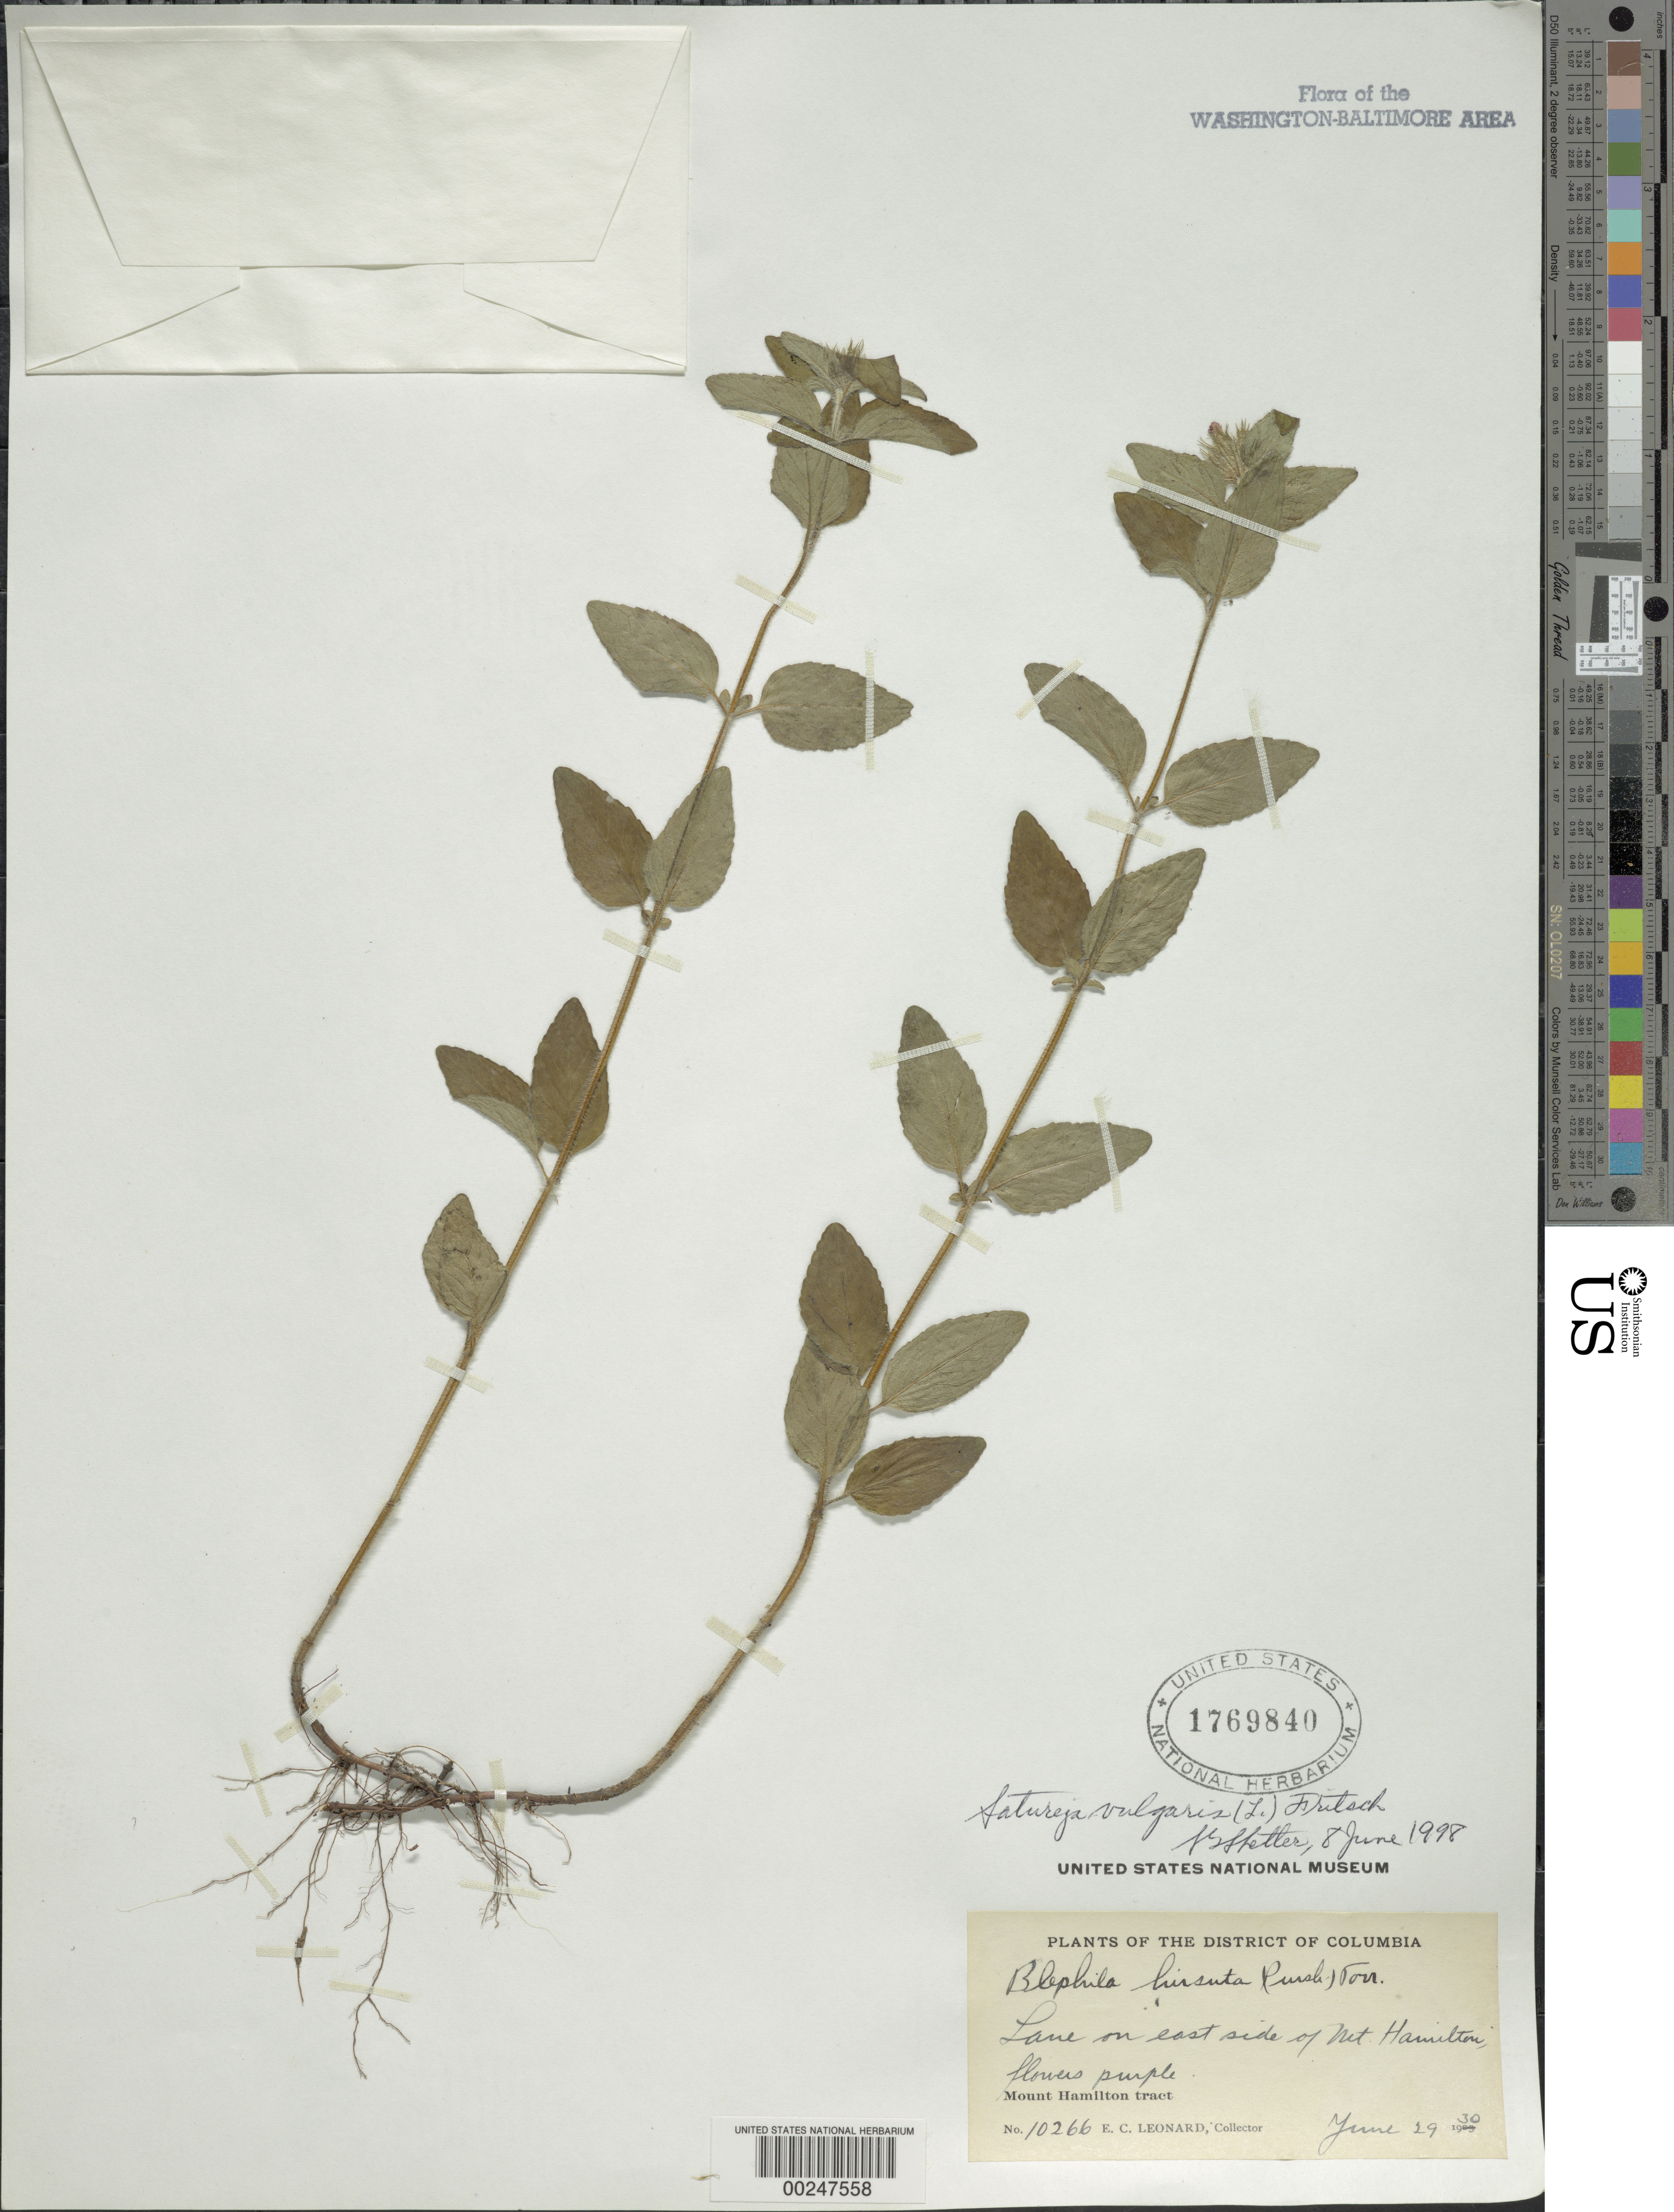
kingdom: Plantae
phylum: Tracheophyta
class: Magnoliopsida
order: Lamiales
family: Lamiaceae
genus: Clinopodium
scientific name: Clinopodium vulgare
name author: L.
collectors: E. C. Leonard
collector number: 10266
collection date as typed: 29 Jun 1930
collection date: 1930-06-29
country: United States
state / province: District of Columbia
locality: Lane on E side of Mt. Hamilton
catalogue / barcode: US 1769840